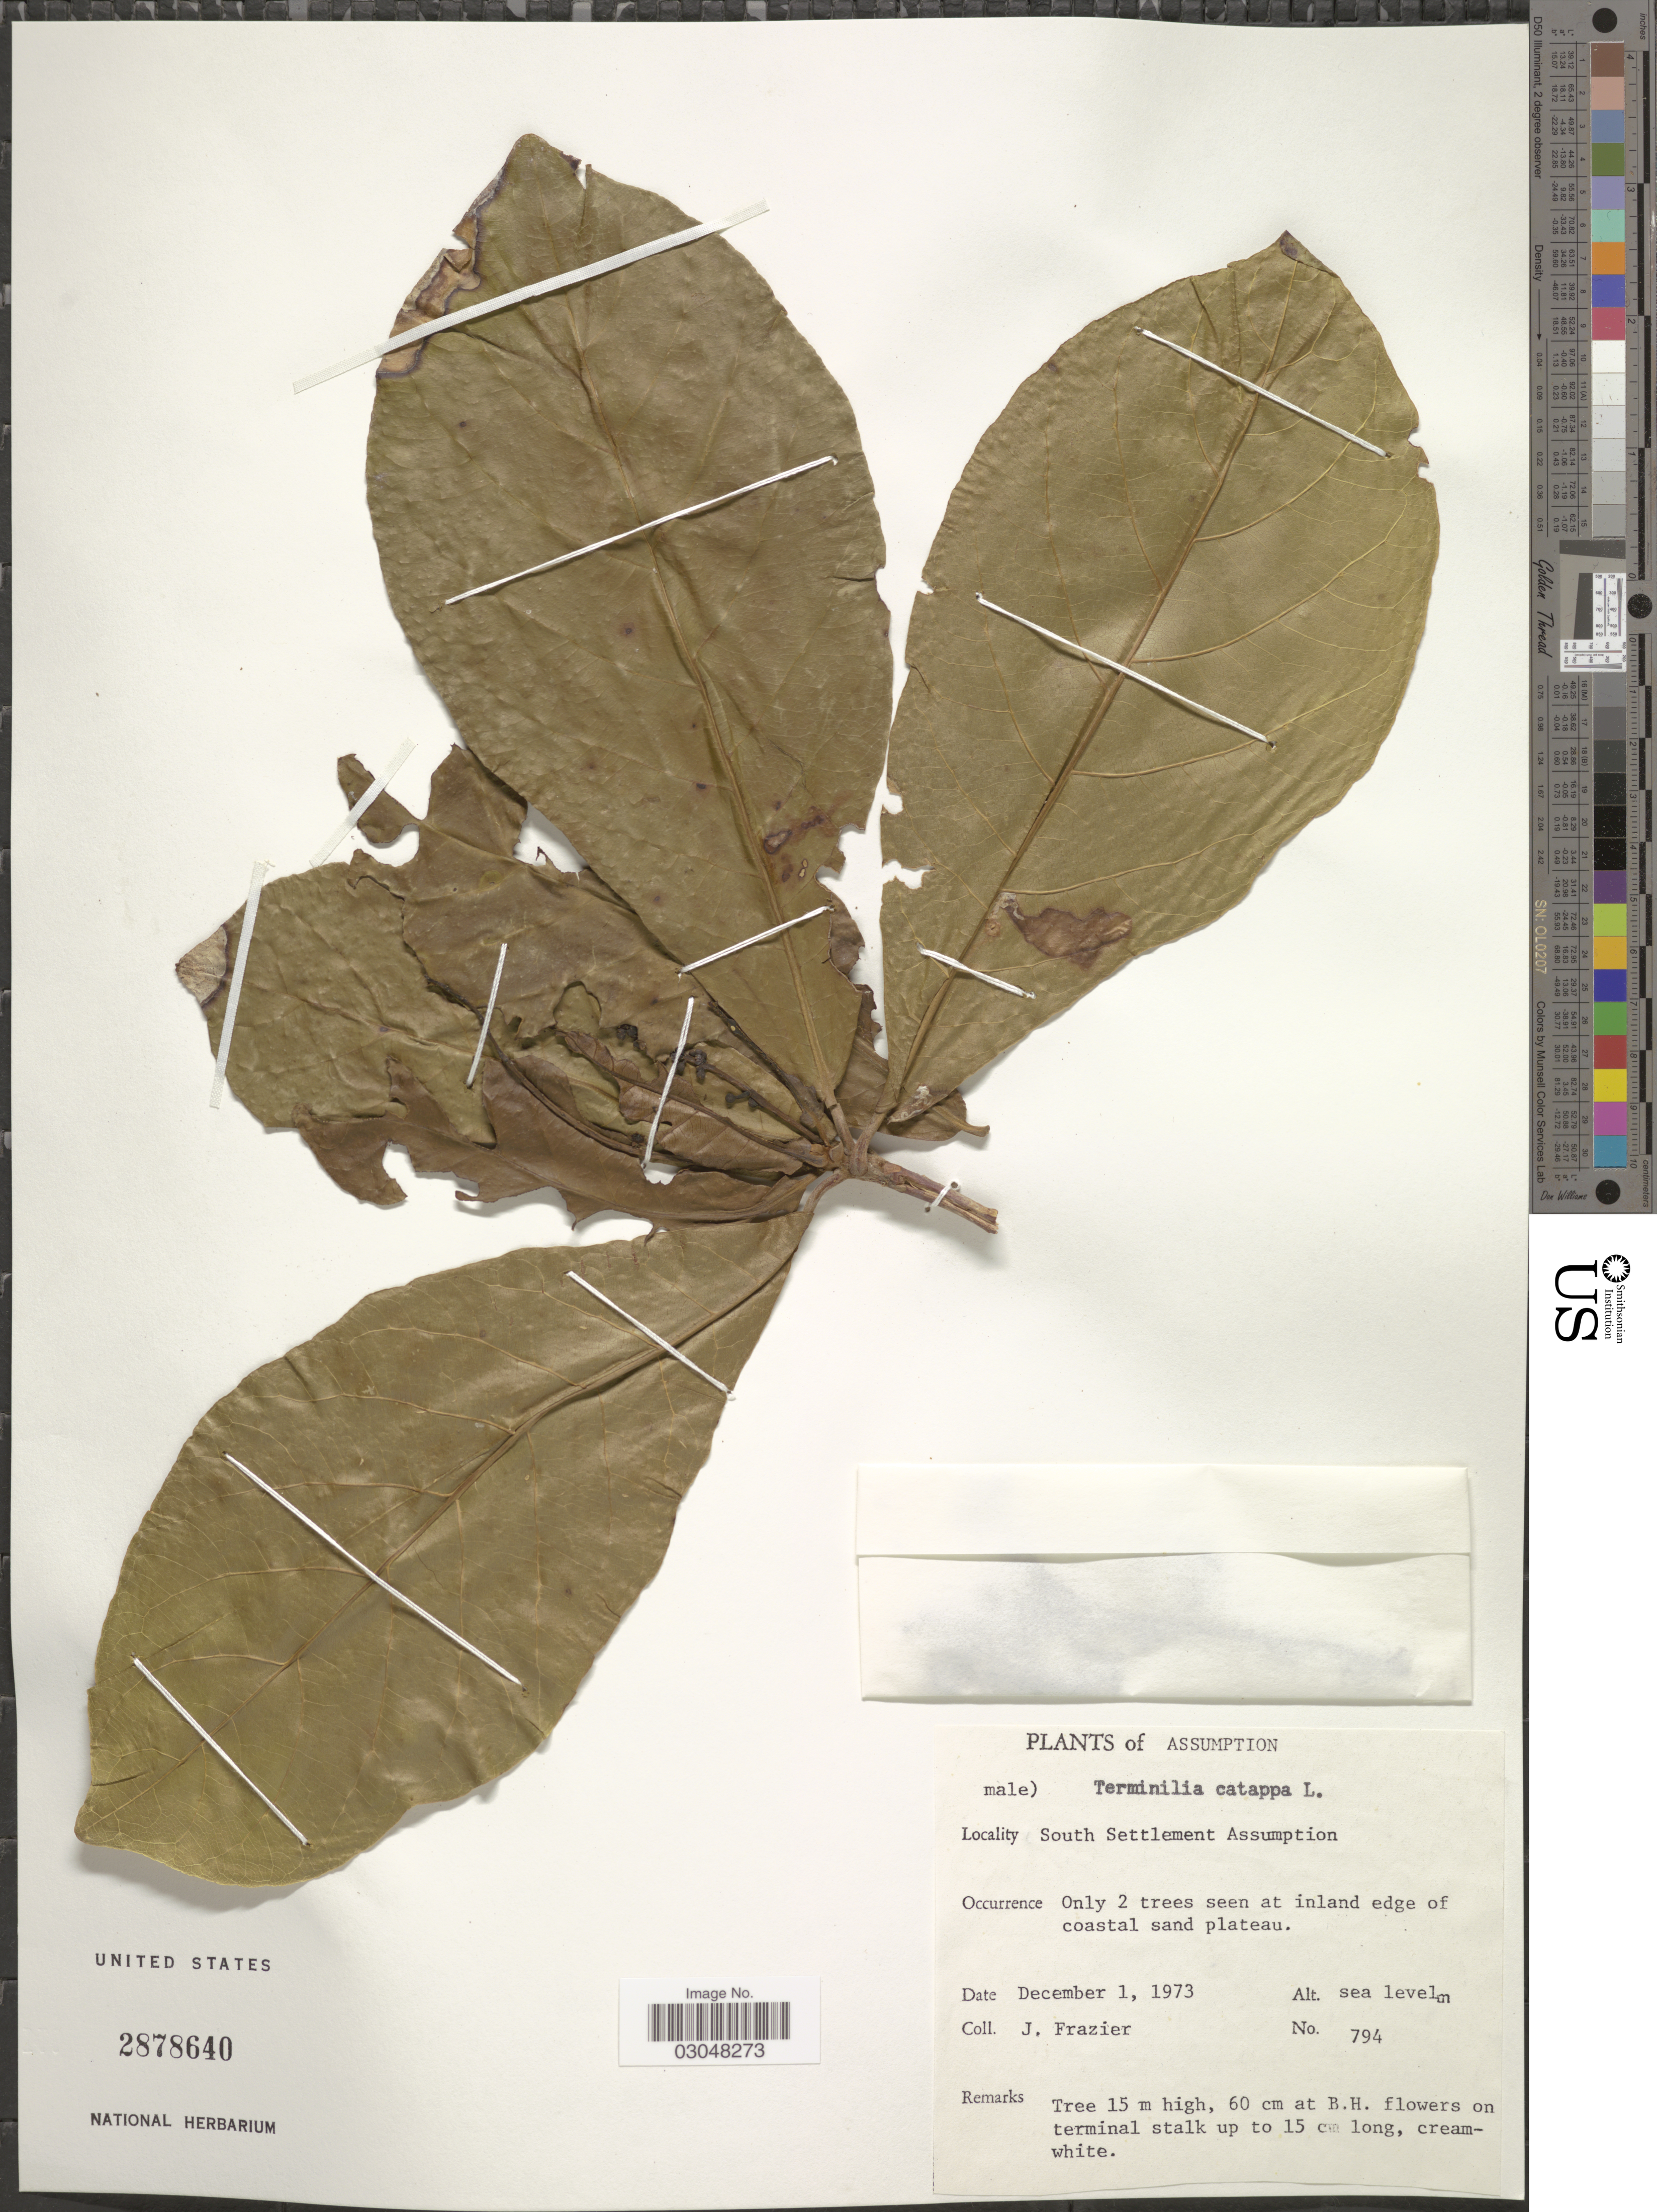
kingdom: Plantae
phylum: Tracheophyta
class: Magnoliopsida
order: Myrtales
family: Combretaceae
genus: Terminalia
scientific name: Terminalia catappa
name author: L.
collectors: J. Frazier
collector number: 794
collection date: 1973-12-01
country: Seychelles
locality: Assumption. South Settlement Assumption.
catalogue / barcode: US 2878640